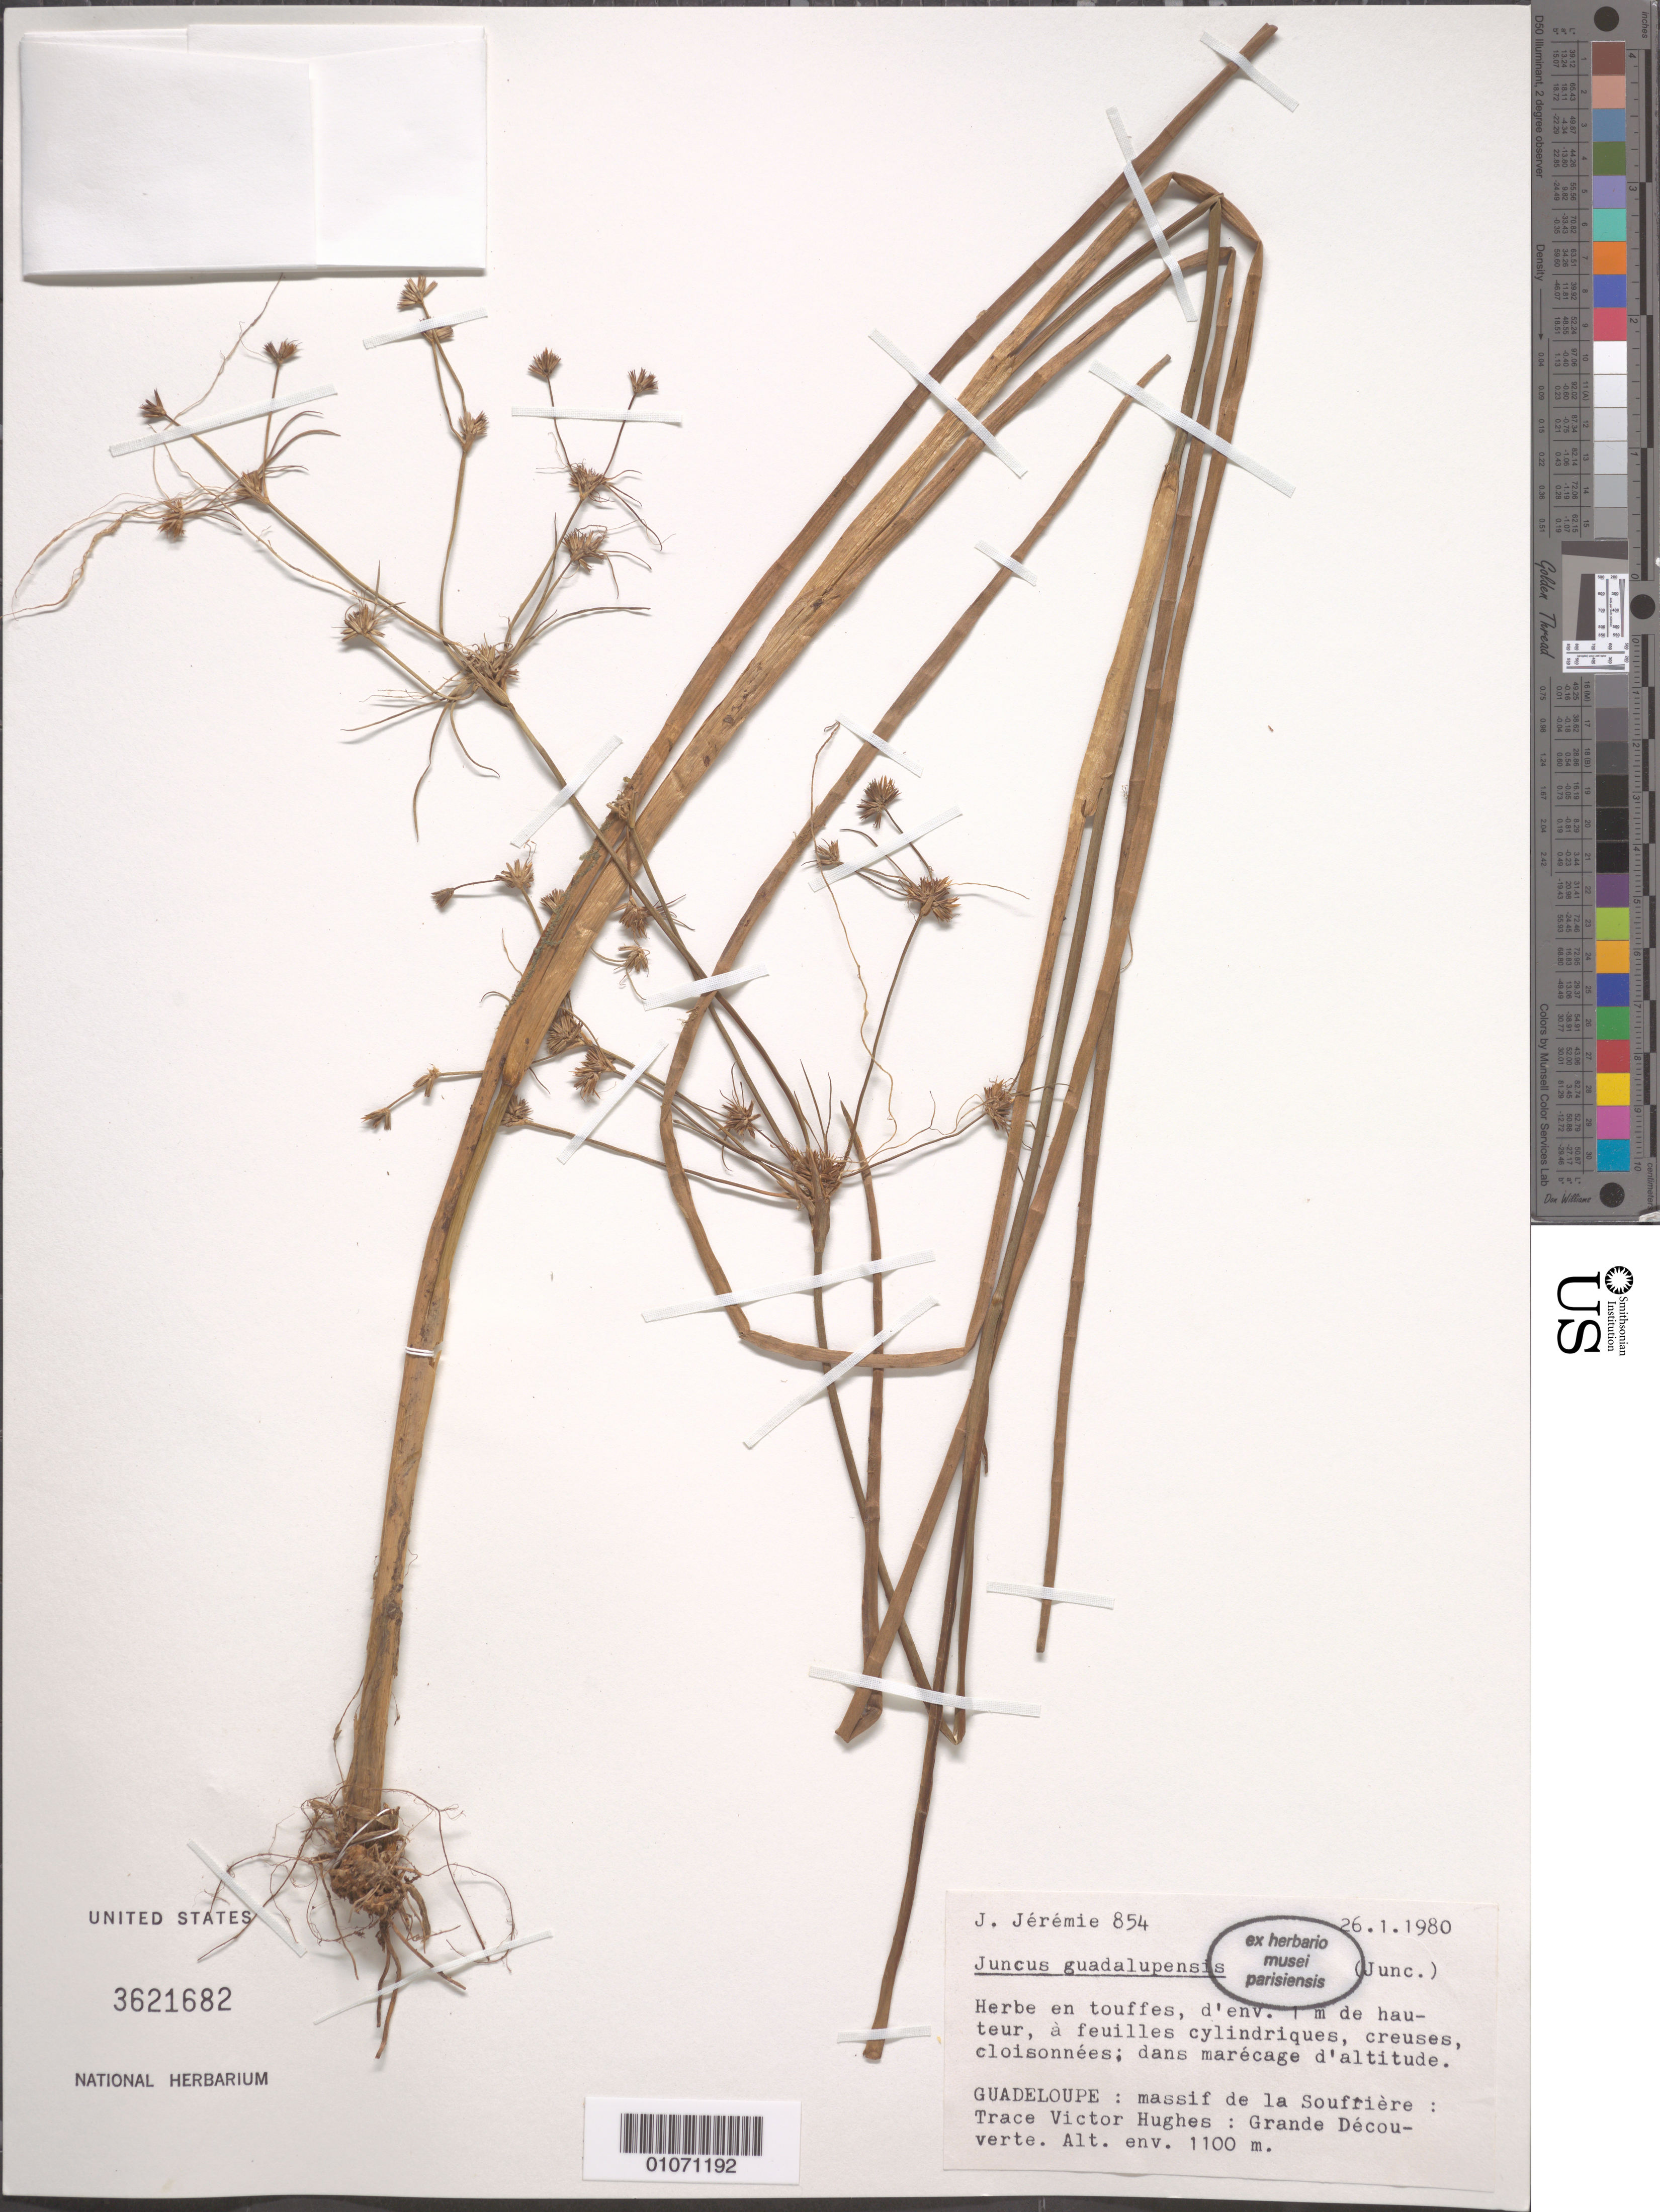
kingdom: Plantae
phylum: Tracheophyta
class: Liliopsida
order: Poales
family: Juncaceae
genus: Juncus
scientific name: Juncus guadeloupensis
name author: Buchenau & Urb. in Urb.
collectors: J. Jérémie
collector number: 854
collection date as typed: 26 Jan 1980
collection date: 1980-01-26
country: Guadeloupe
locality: Massif de la Soufrière, Trace Victor Hughes, Grande Découverte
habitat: Dans marécage d'altitude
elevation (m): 1100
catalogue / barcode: US 3621682